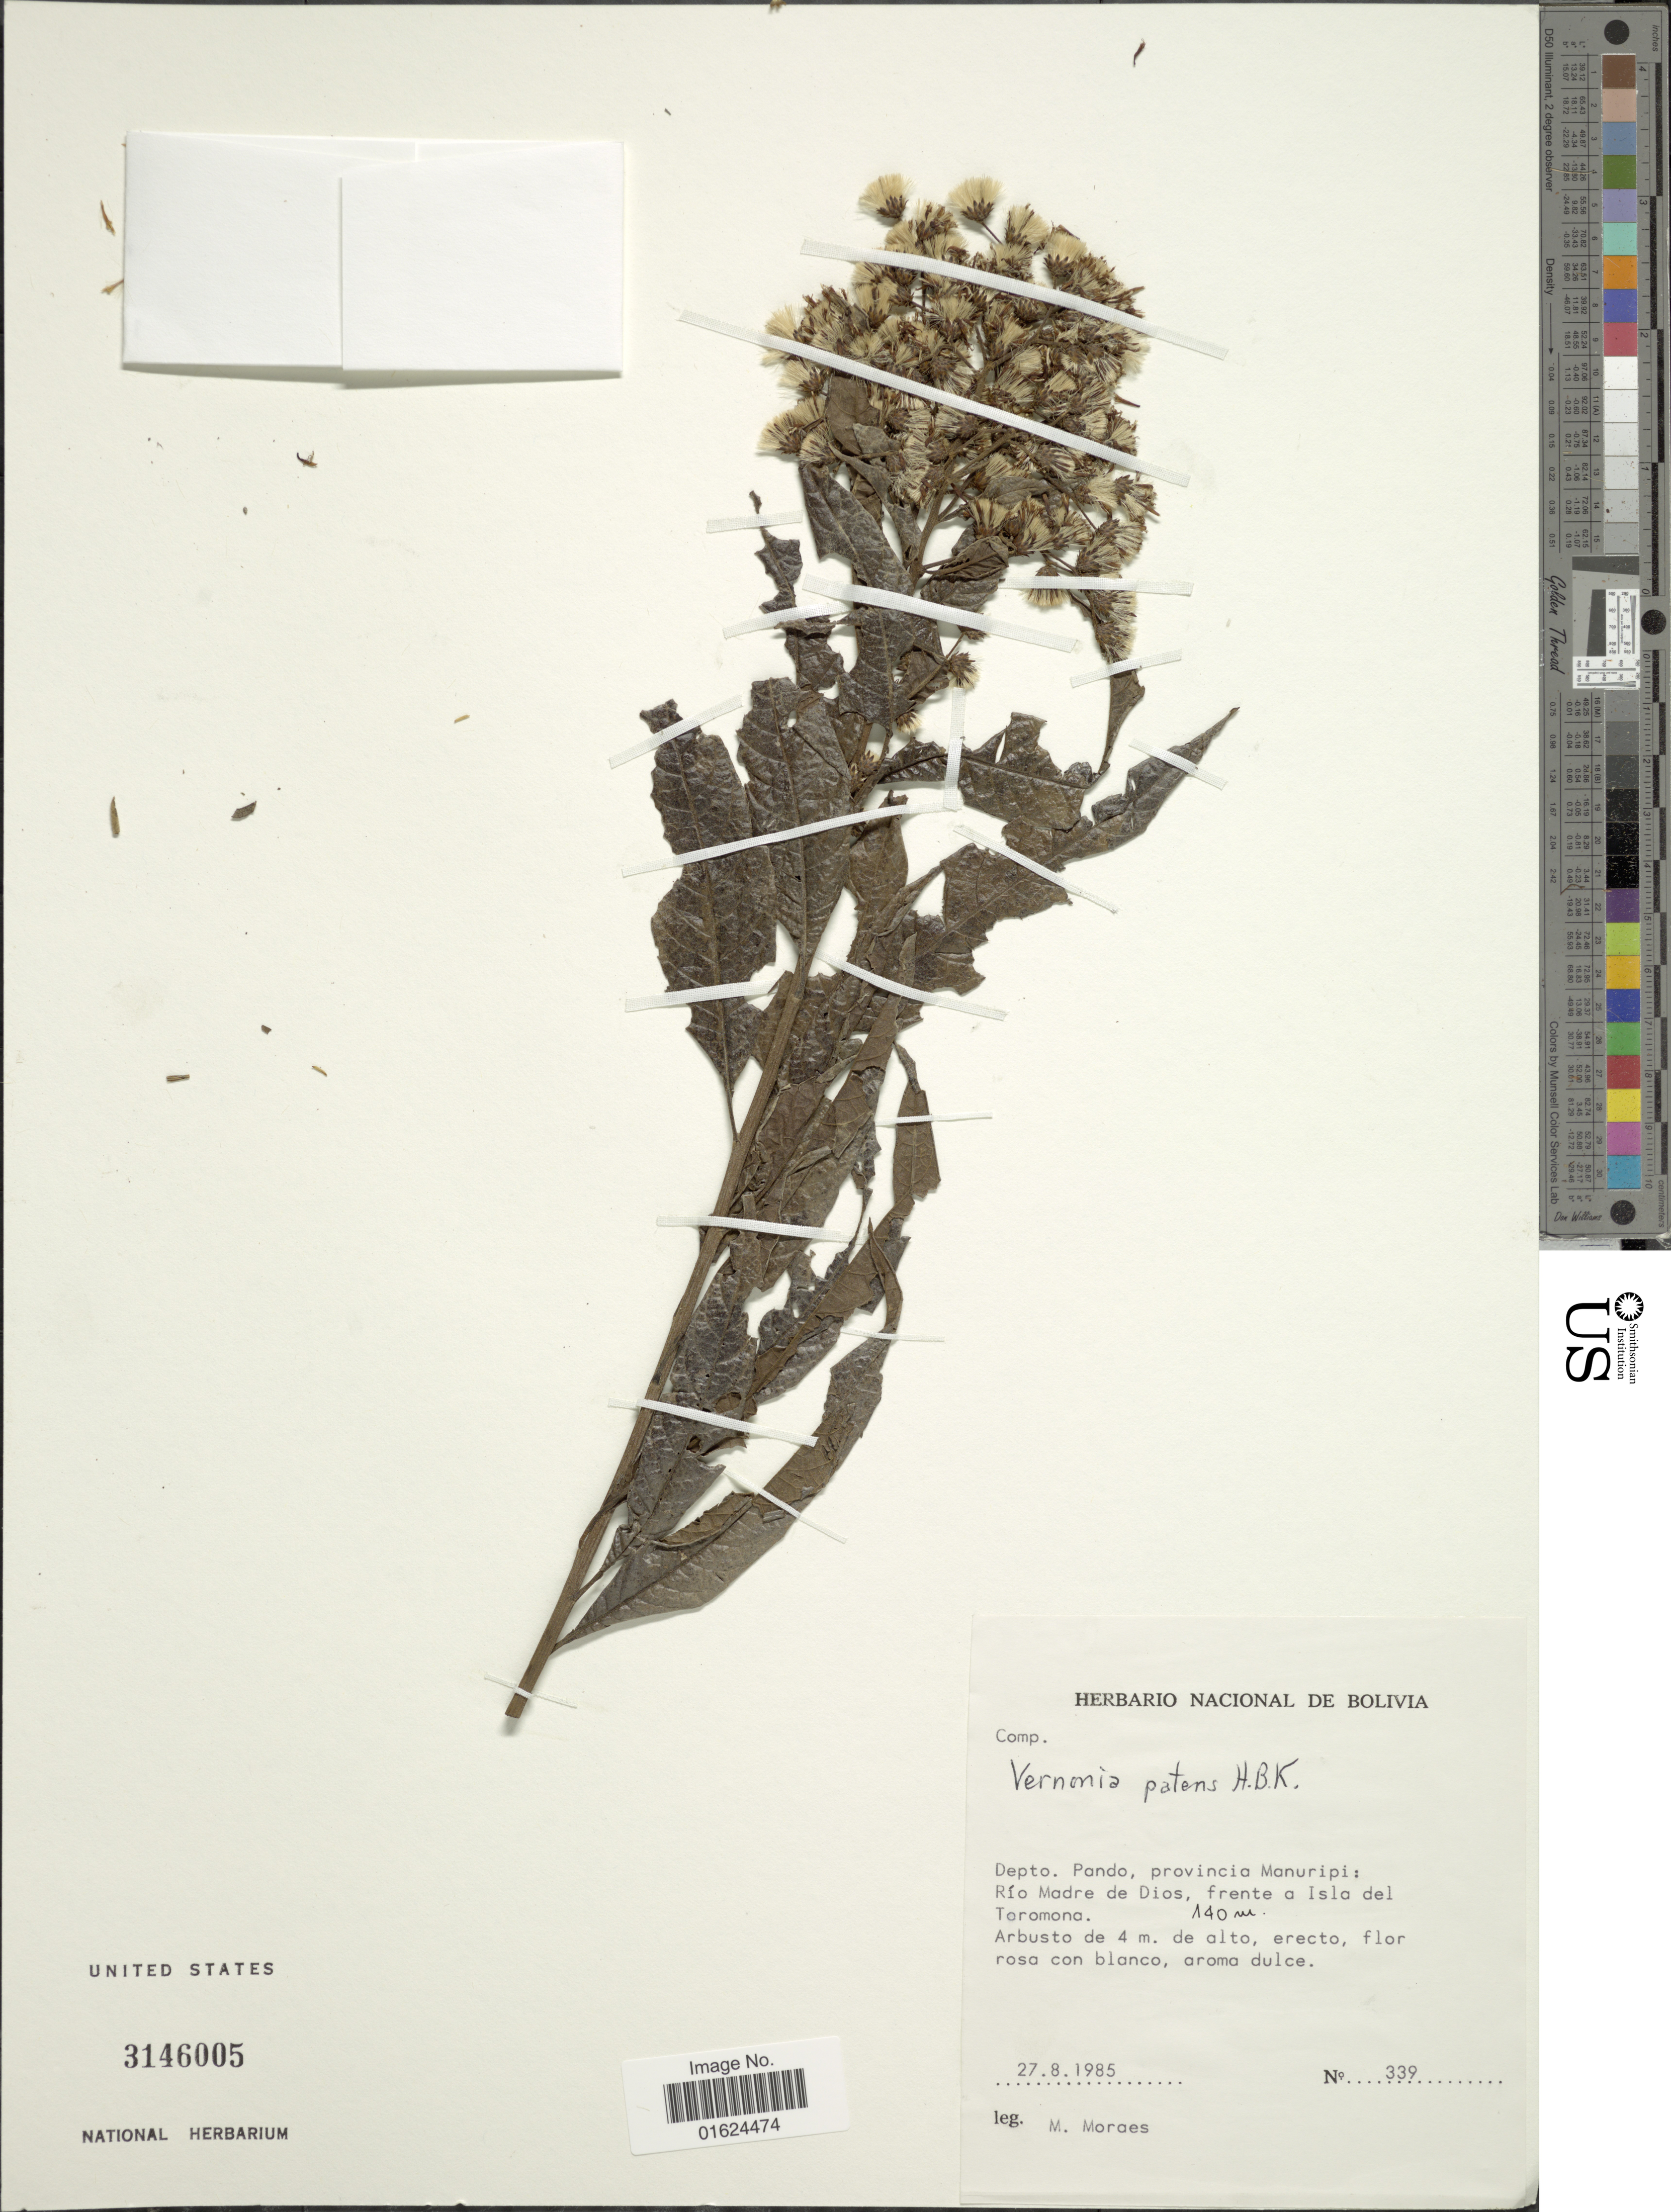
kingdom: Plantae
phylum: Tracheophyta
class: Magnoliopsida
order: Asterales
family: Asteraceae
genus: Vernonanthura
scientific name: Vernonanthura patens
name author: (Kunth) H. Rob.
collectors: M. Moraes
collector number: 339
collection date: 1985-08-27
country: Bolivia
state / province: Pando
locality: Depto. pando, provincia Manuripi: Río Madre de Dios, frente a Isla del Teromona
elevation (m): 140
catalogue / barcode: US 3146005